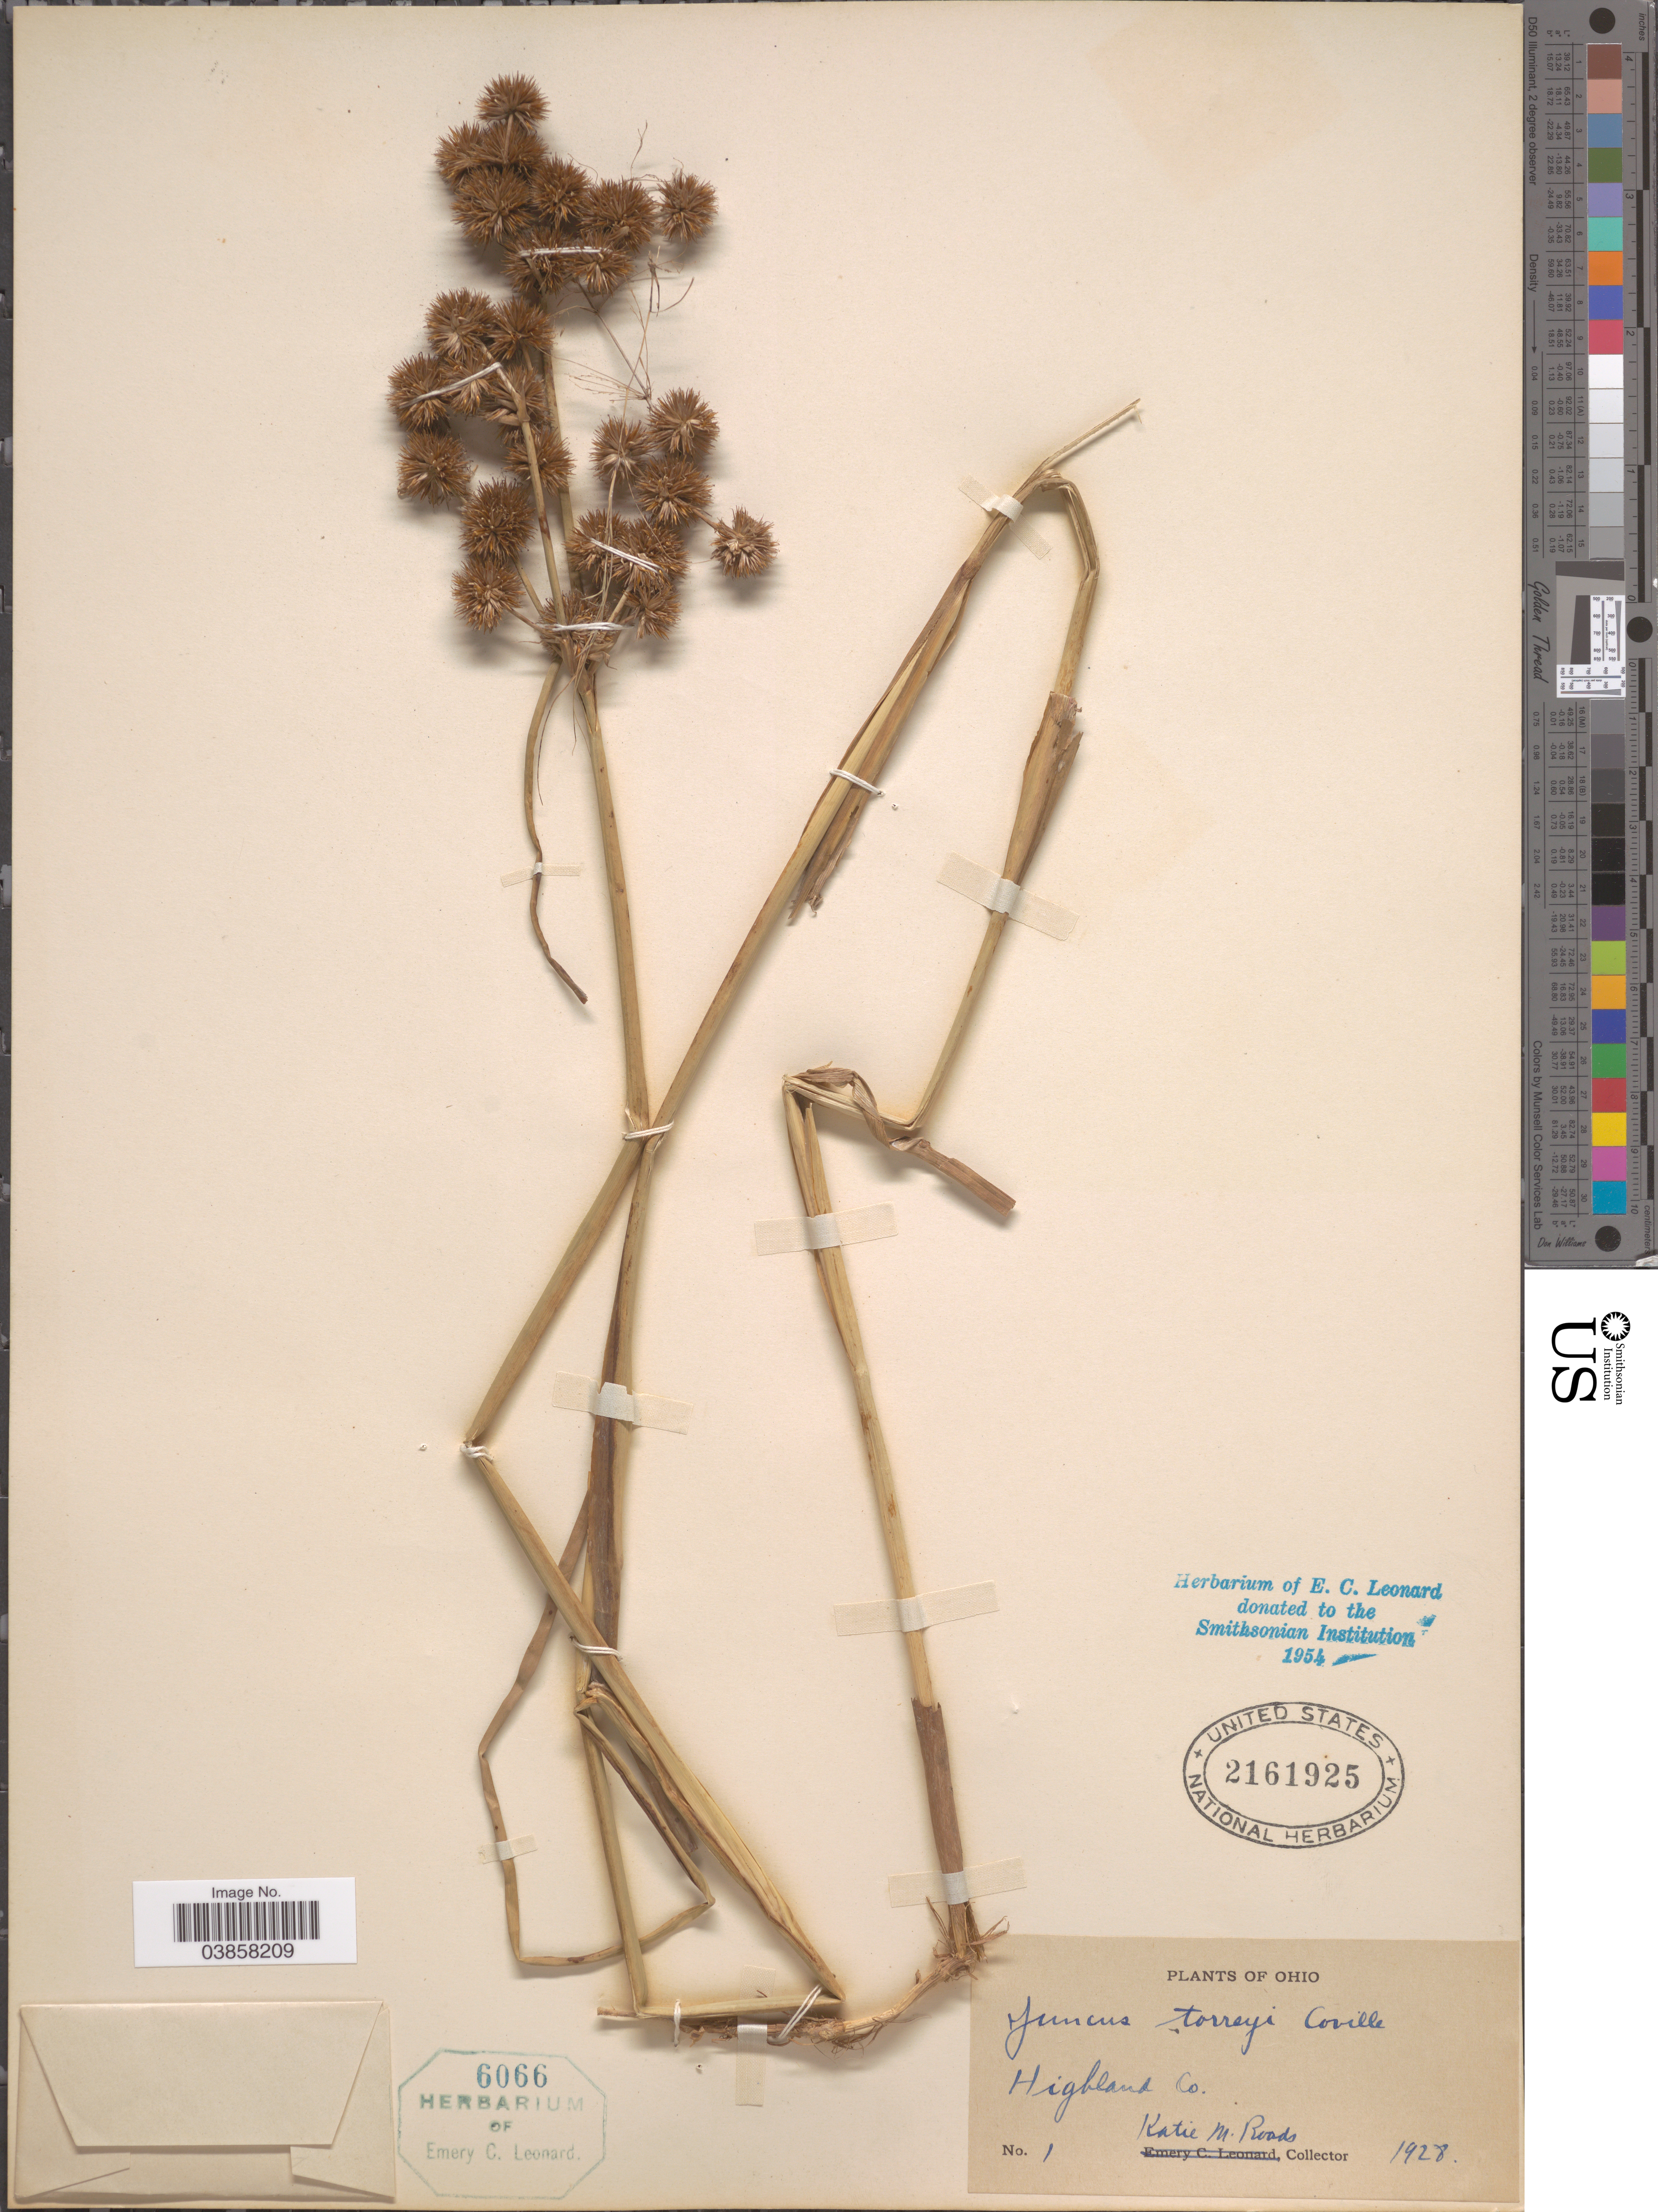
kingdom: Plantae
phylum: Tracheophyta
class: Liliopsida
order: Poales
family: Juncaceae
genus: Juncus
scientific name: Juncus torreyi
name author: Coville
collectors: K. Roads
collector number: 1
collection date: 1928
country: United States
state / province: Ohio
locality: Highland Co.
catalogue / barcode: US 2161925